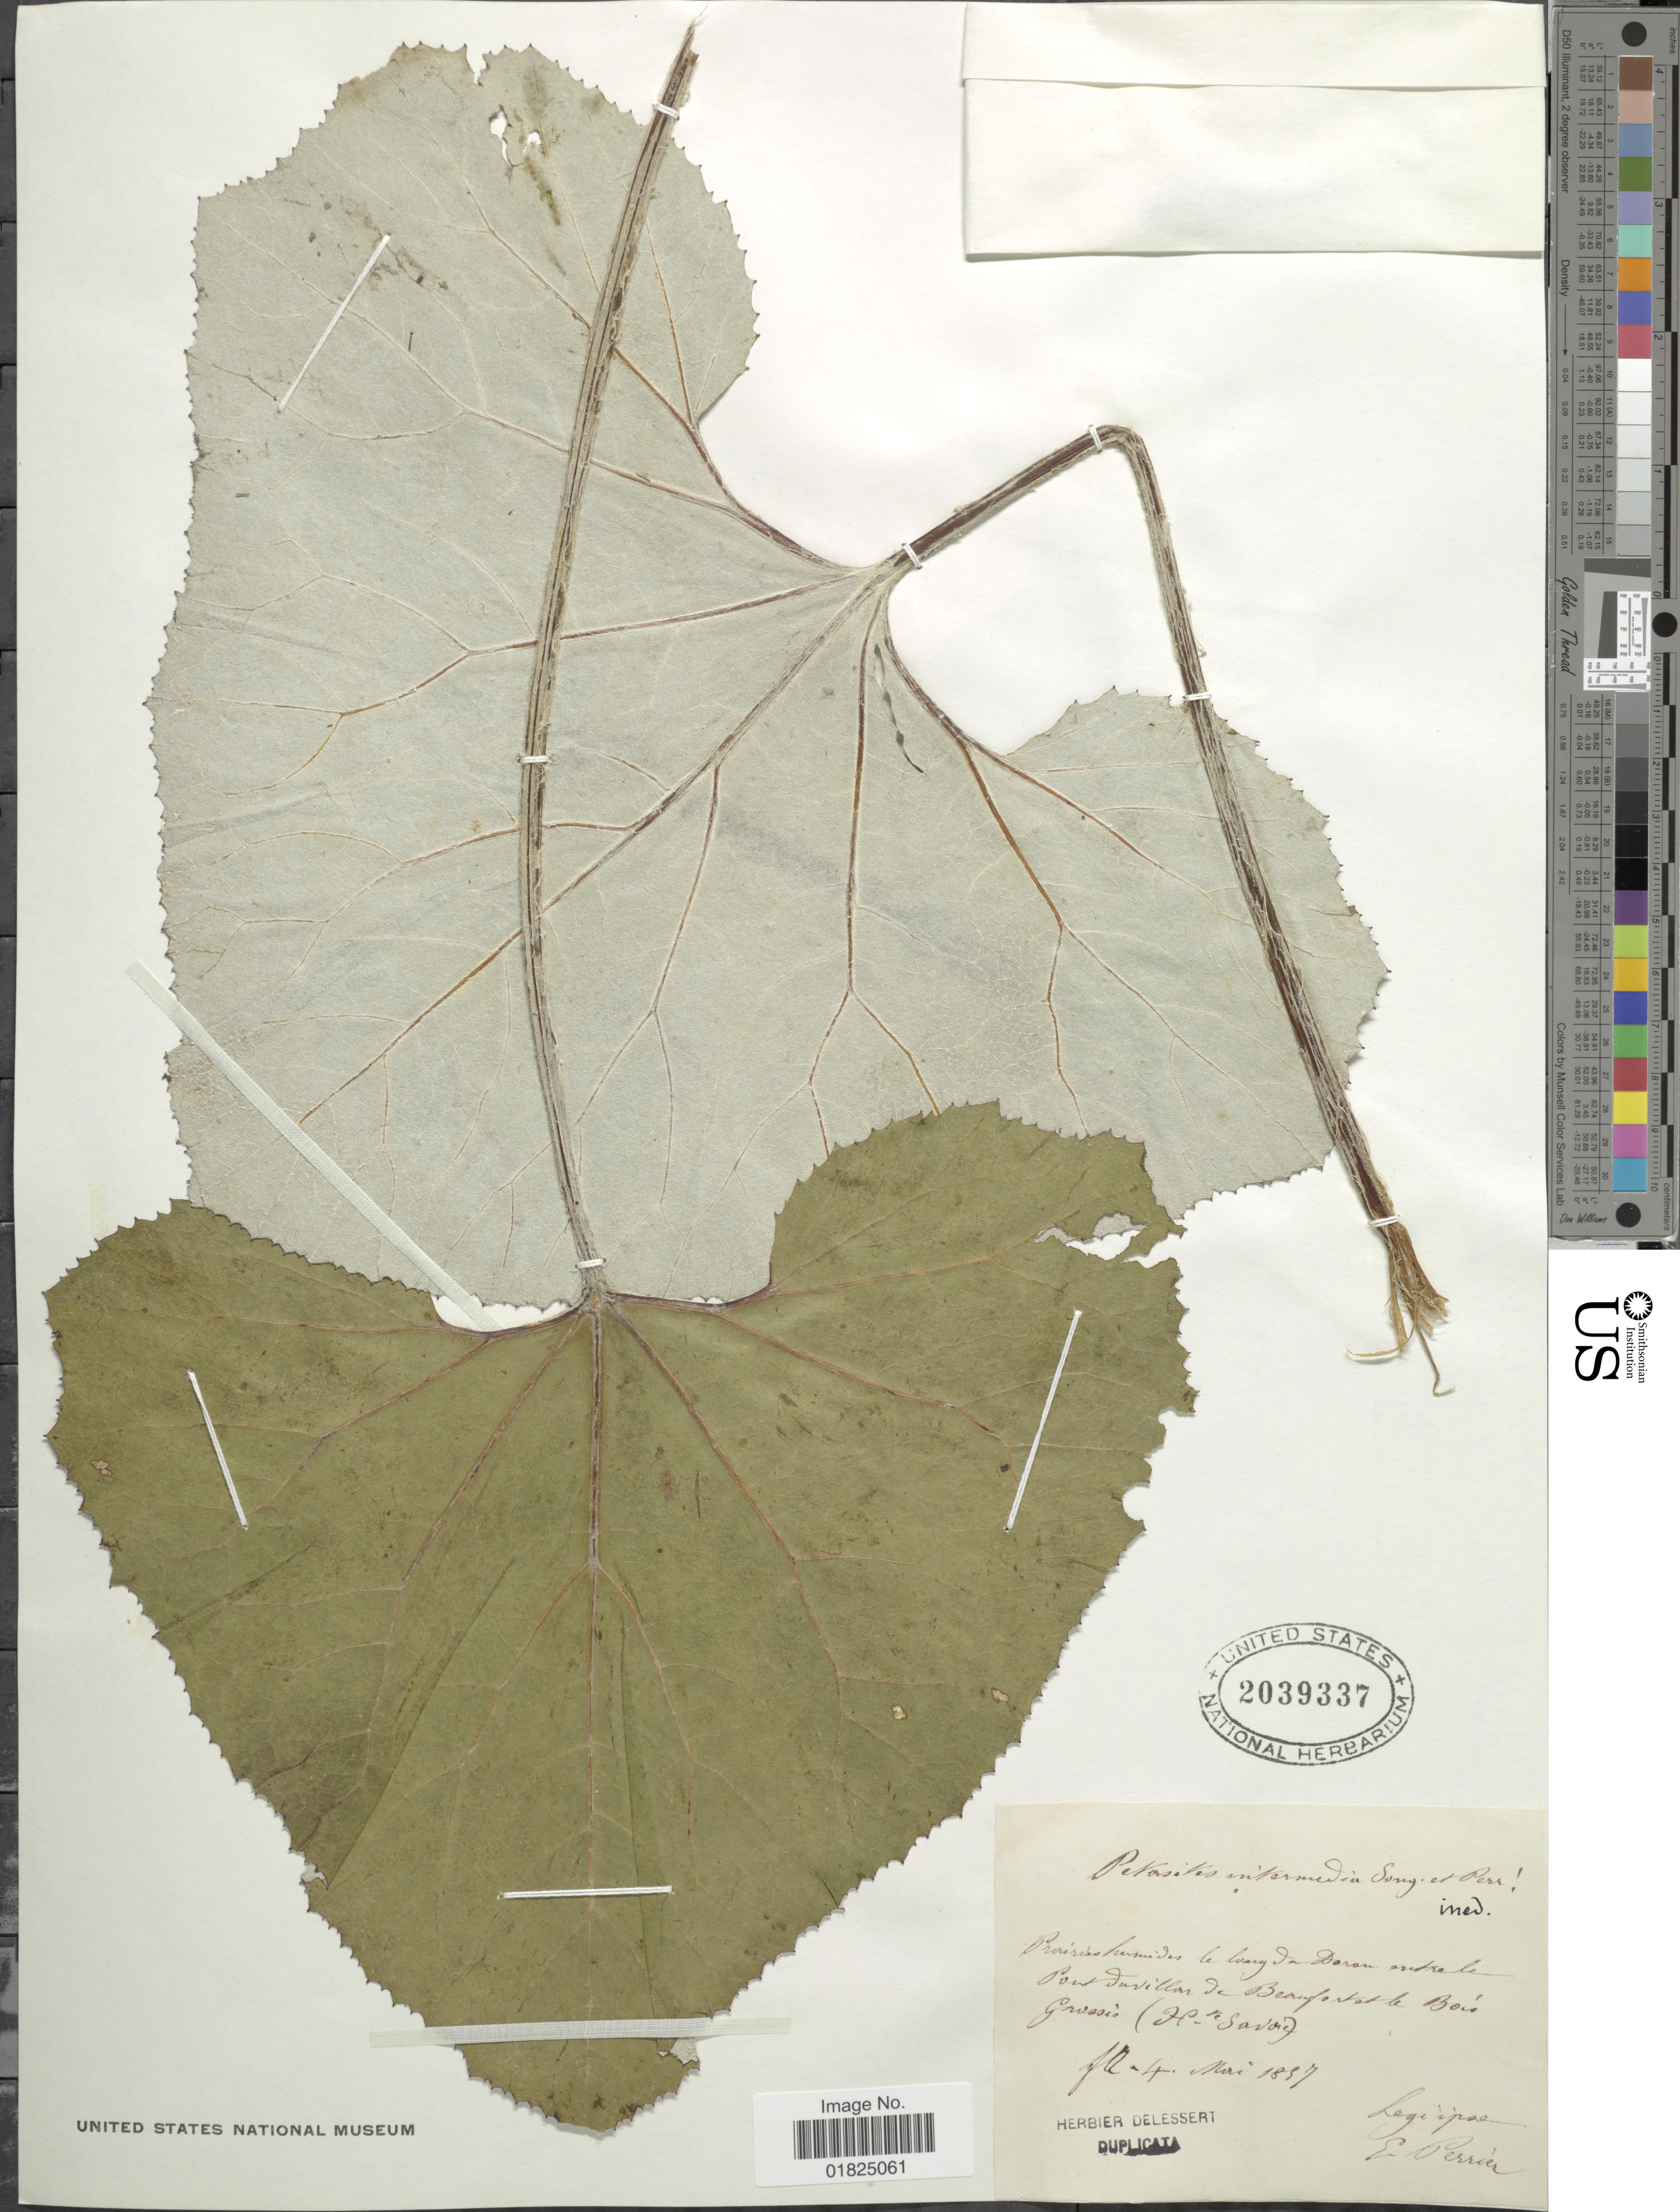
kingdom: Plantae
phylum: Tracheophyta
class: Magnoliopsida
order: Asterales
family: Asteraceae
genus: Petasites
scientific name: Petasites intermedia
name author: Song & Perr.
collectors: E. Perrier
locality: Prairies humides le long da Doron entre la Point Cordillera de Beaufort et le Bois Grosses (H'te Savoie) [interpreted]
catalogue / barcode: US 2039337